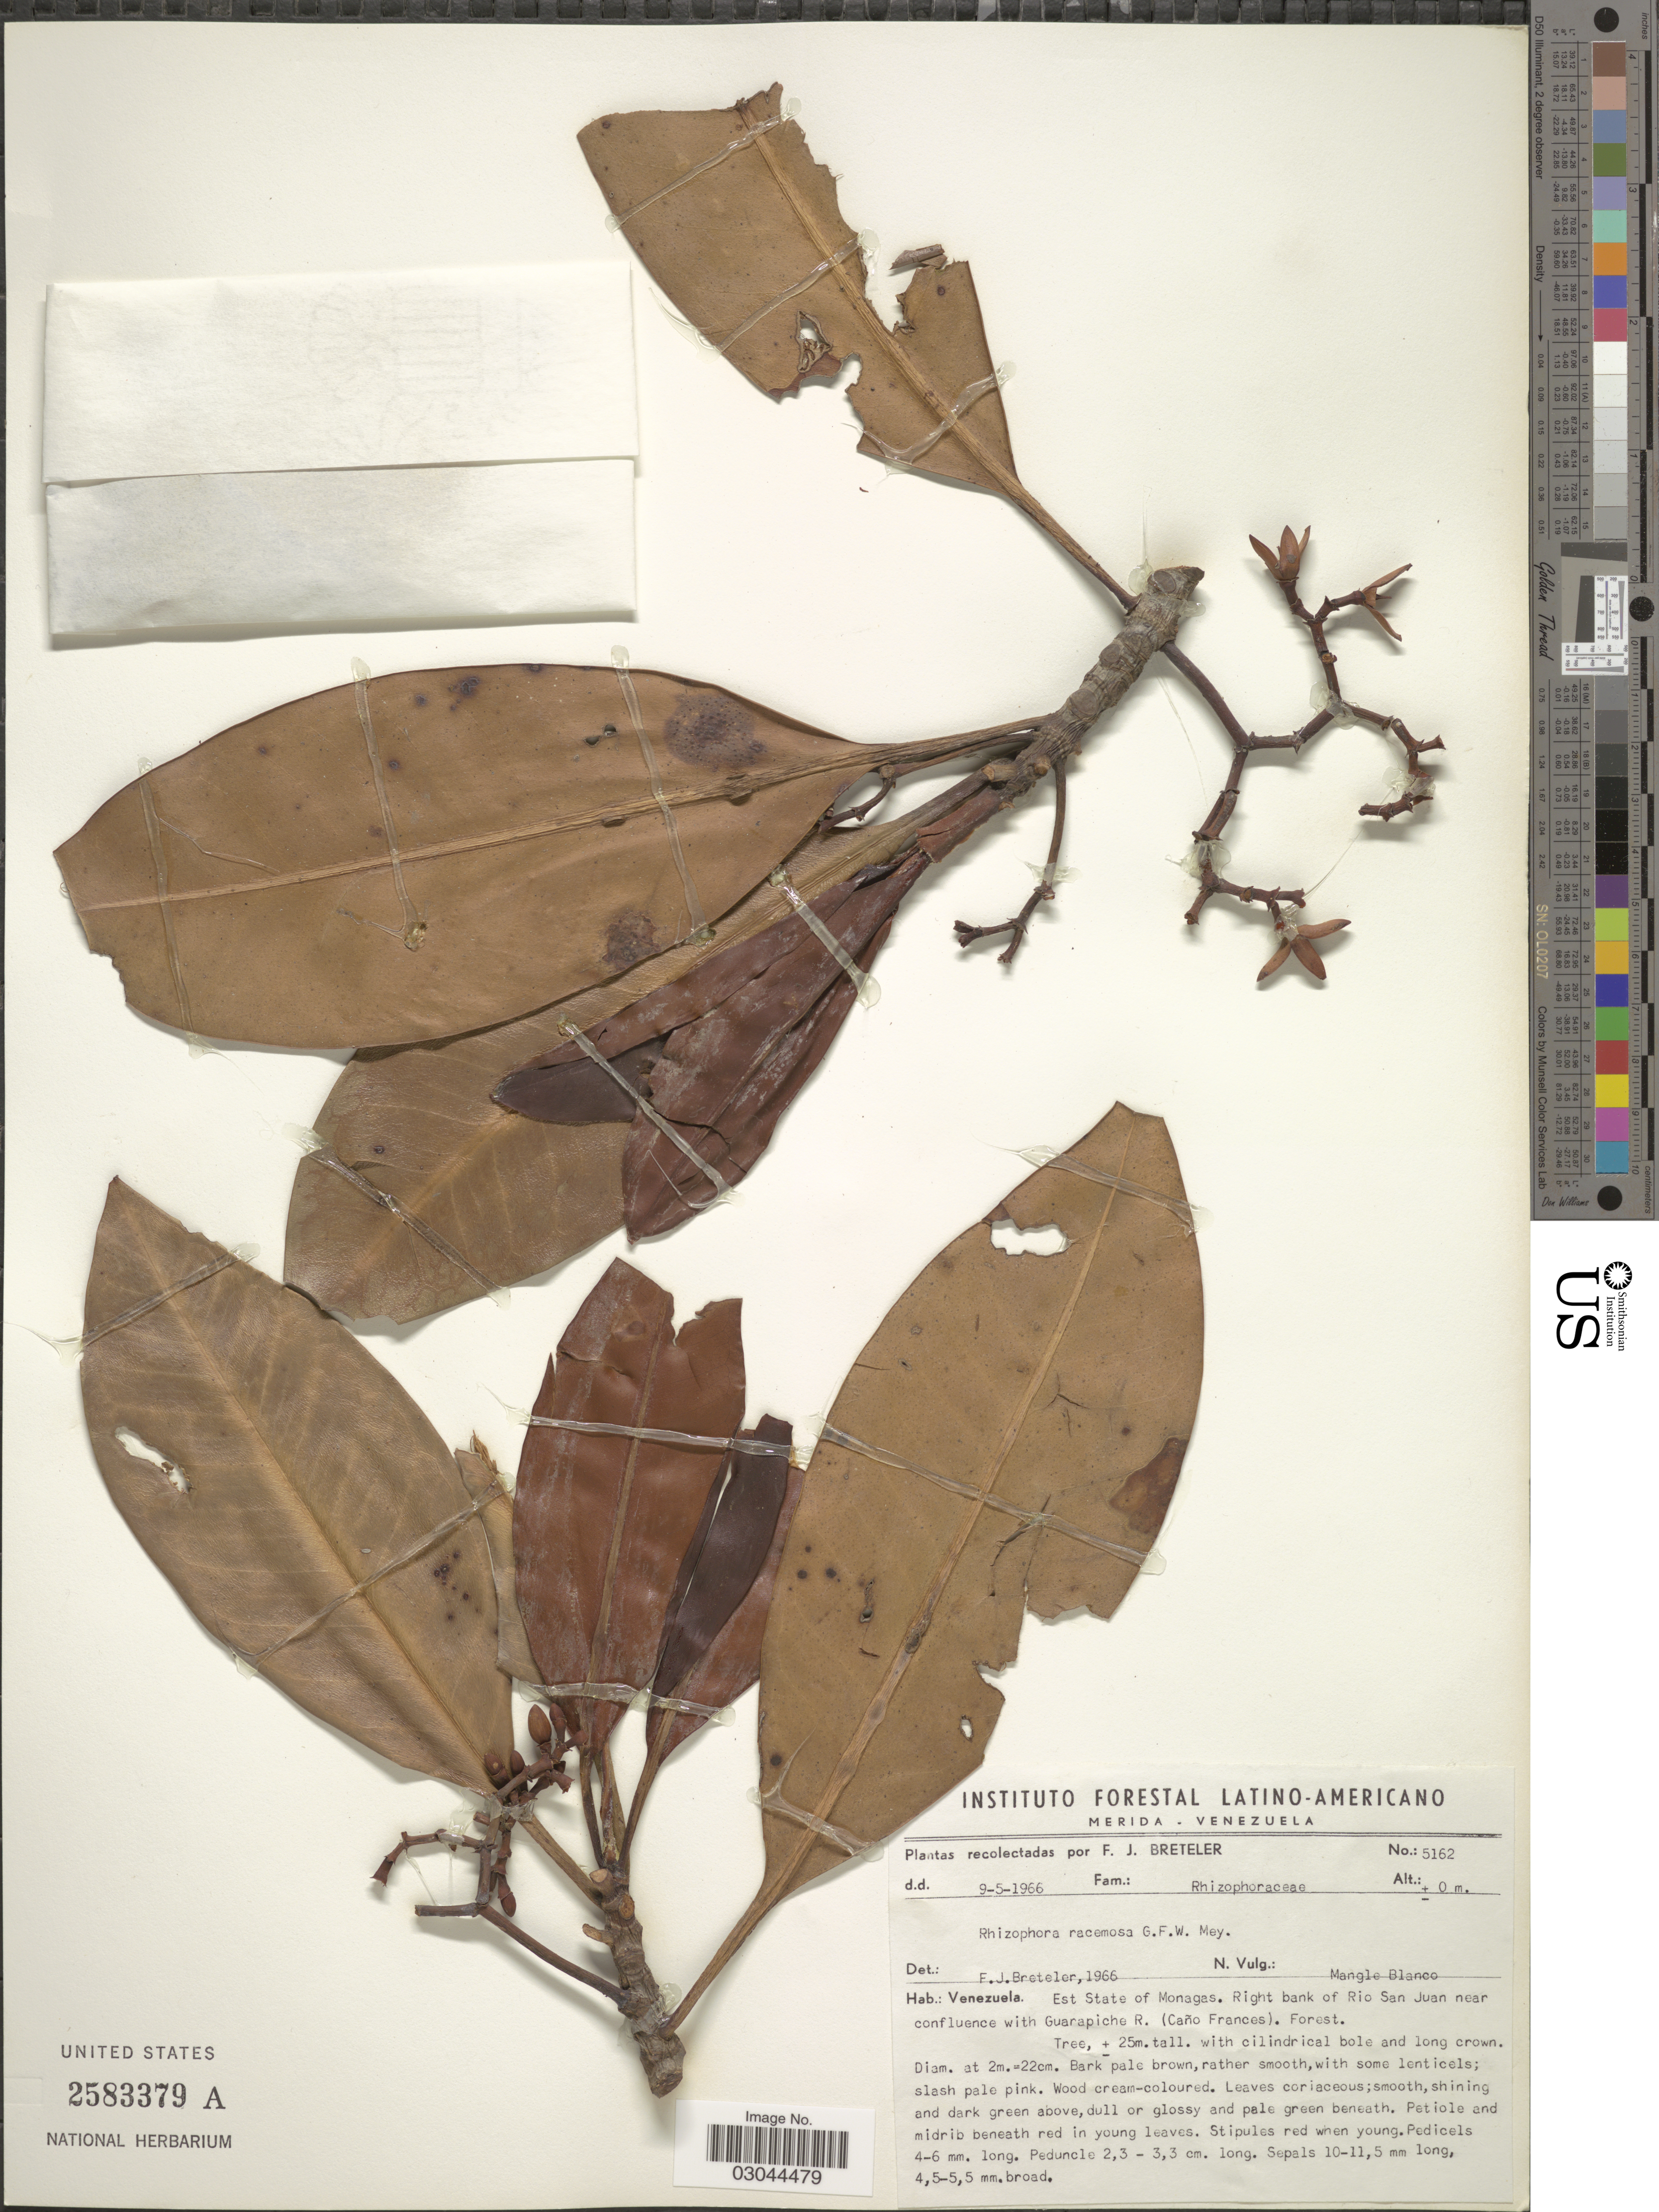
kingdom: Plantae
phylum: Tracheophyta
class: Magnoliopsida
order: Malpighiales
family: Rhizophoraceae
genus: Rhizophora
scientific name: Rhizophora racemosa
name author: G. Mey.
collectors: F. J. Breteler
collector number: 5162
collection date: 1966-05-09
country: Venezuela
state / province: Monagas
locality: Est State of Monagas. Right bank of Rio San Juan near confluence with Guarapiche R. (Caño Frances).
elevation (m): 0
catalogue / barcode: US 2583379A